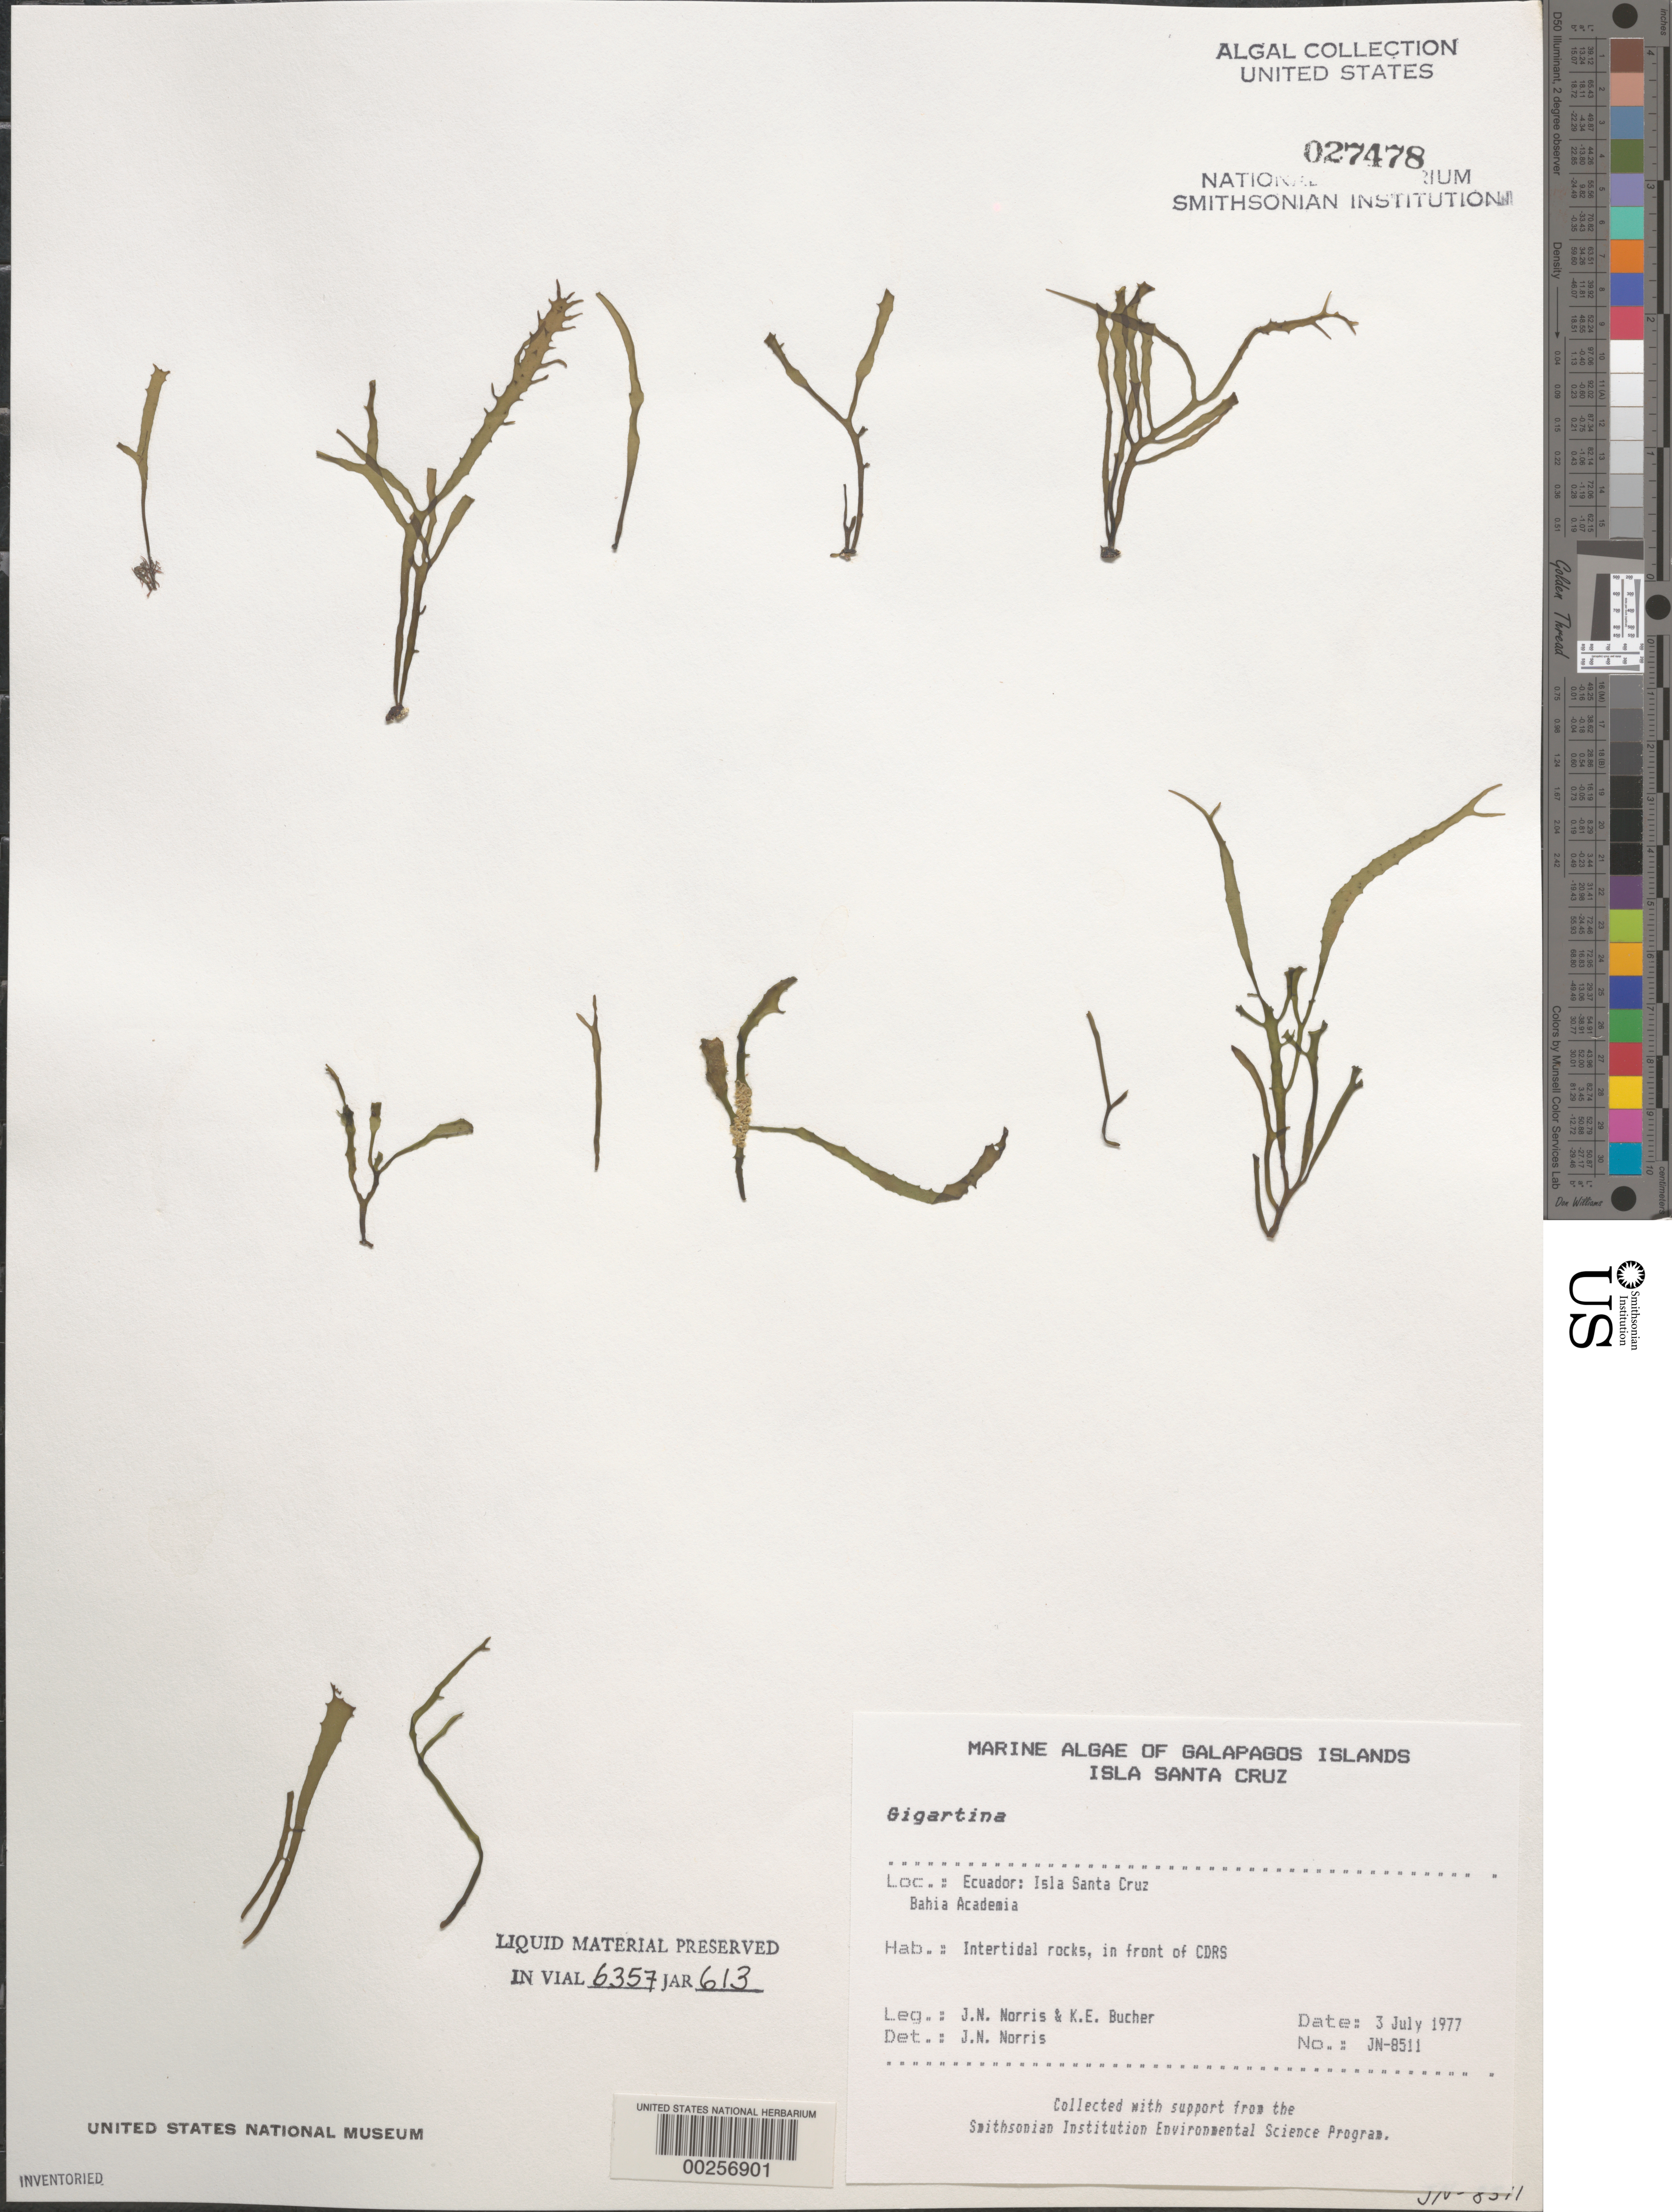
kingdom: Plantae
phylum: Rhodophyta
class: Florideophyceae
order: Gigartinales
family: Gigartinaceae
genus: Gigartina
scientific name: Gigartina sp.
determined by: Norris, James N.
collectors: J. N. Norris & K. E. Bucher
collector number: JN-8511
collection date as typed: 03 Jul 1977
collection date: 1977-07-03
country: Ecuador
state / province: Colón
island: Santa Cruz [Indefatigable, Chaves]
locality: Bahia Academia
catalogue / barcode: US 27478